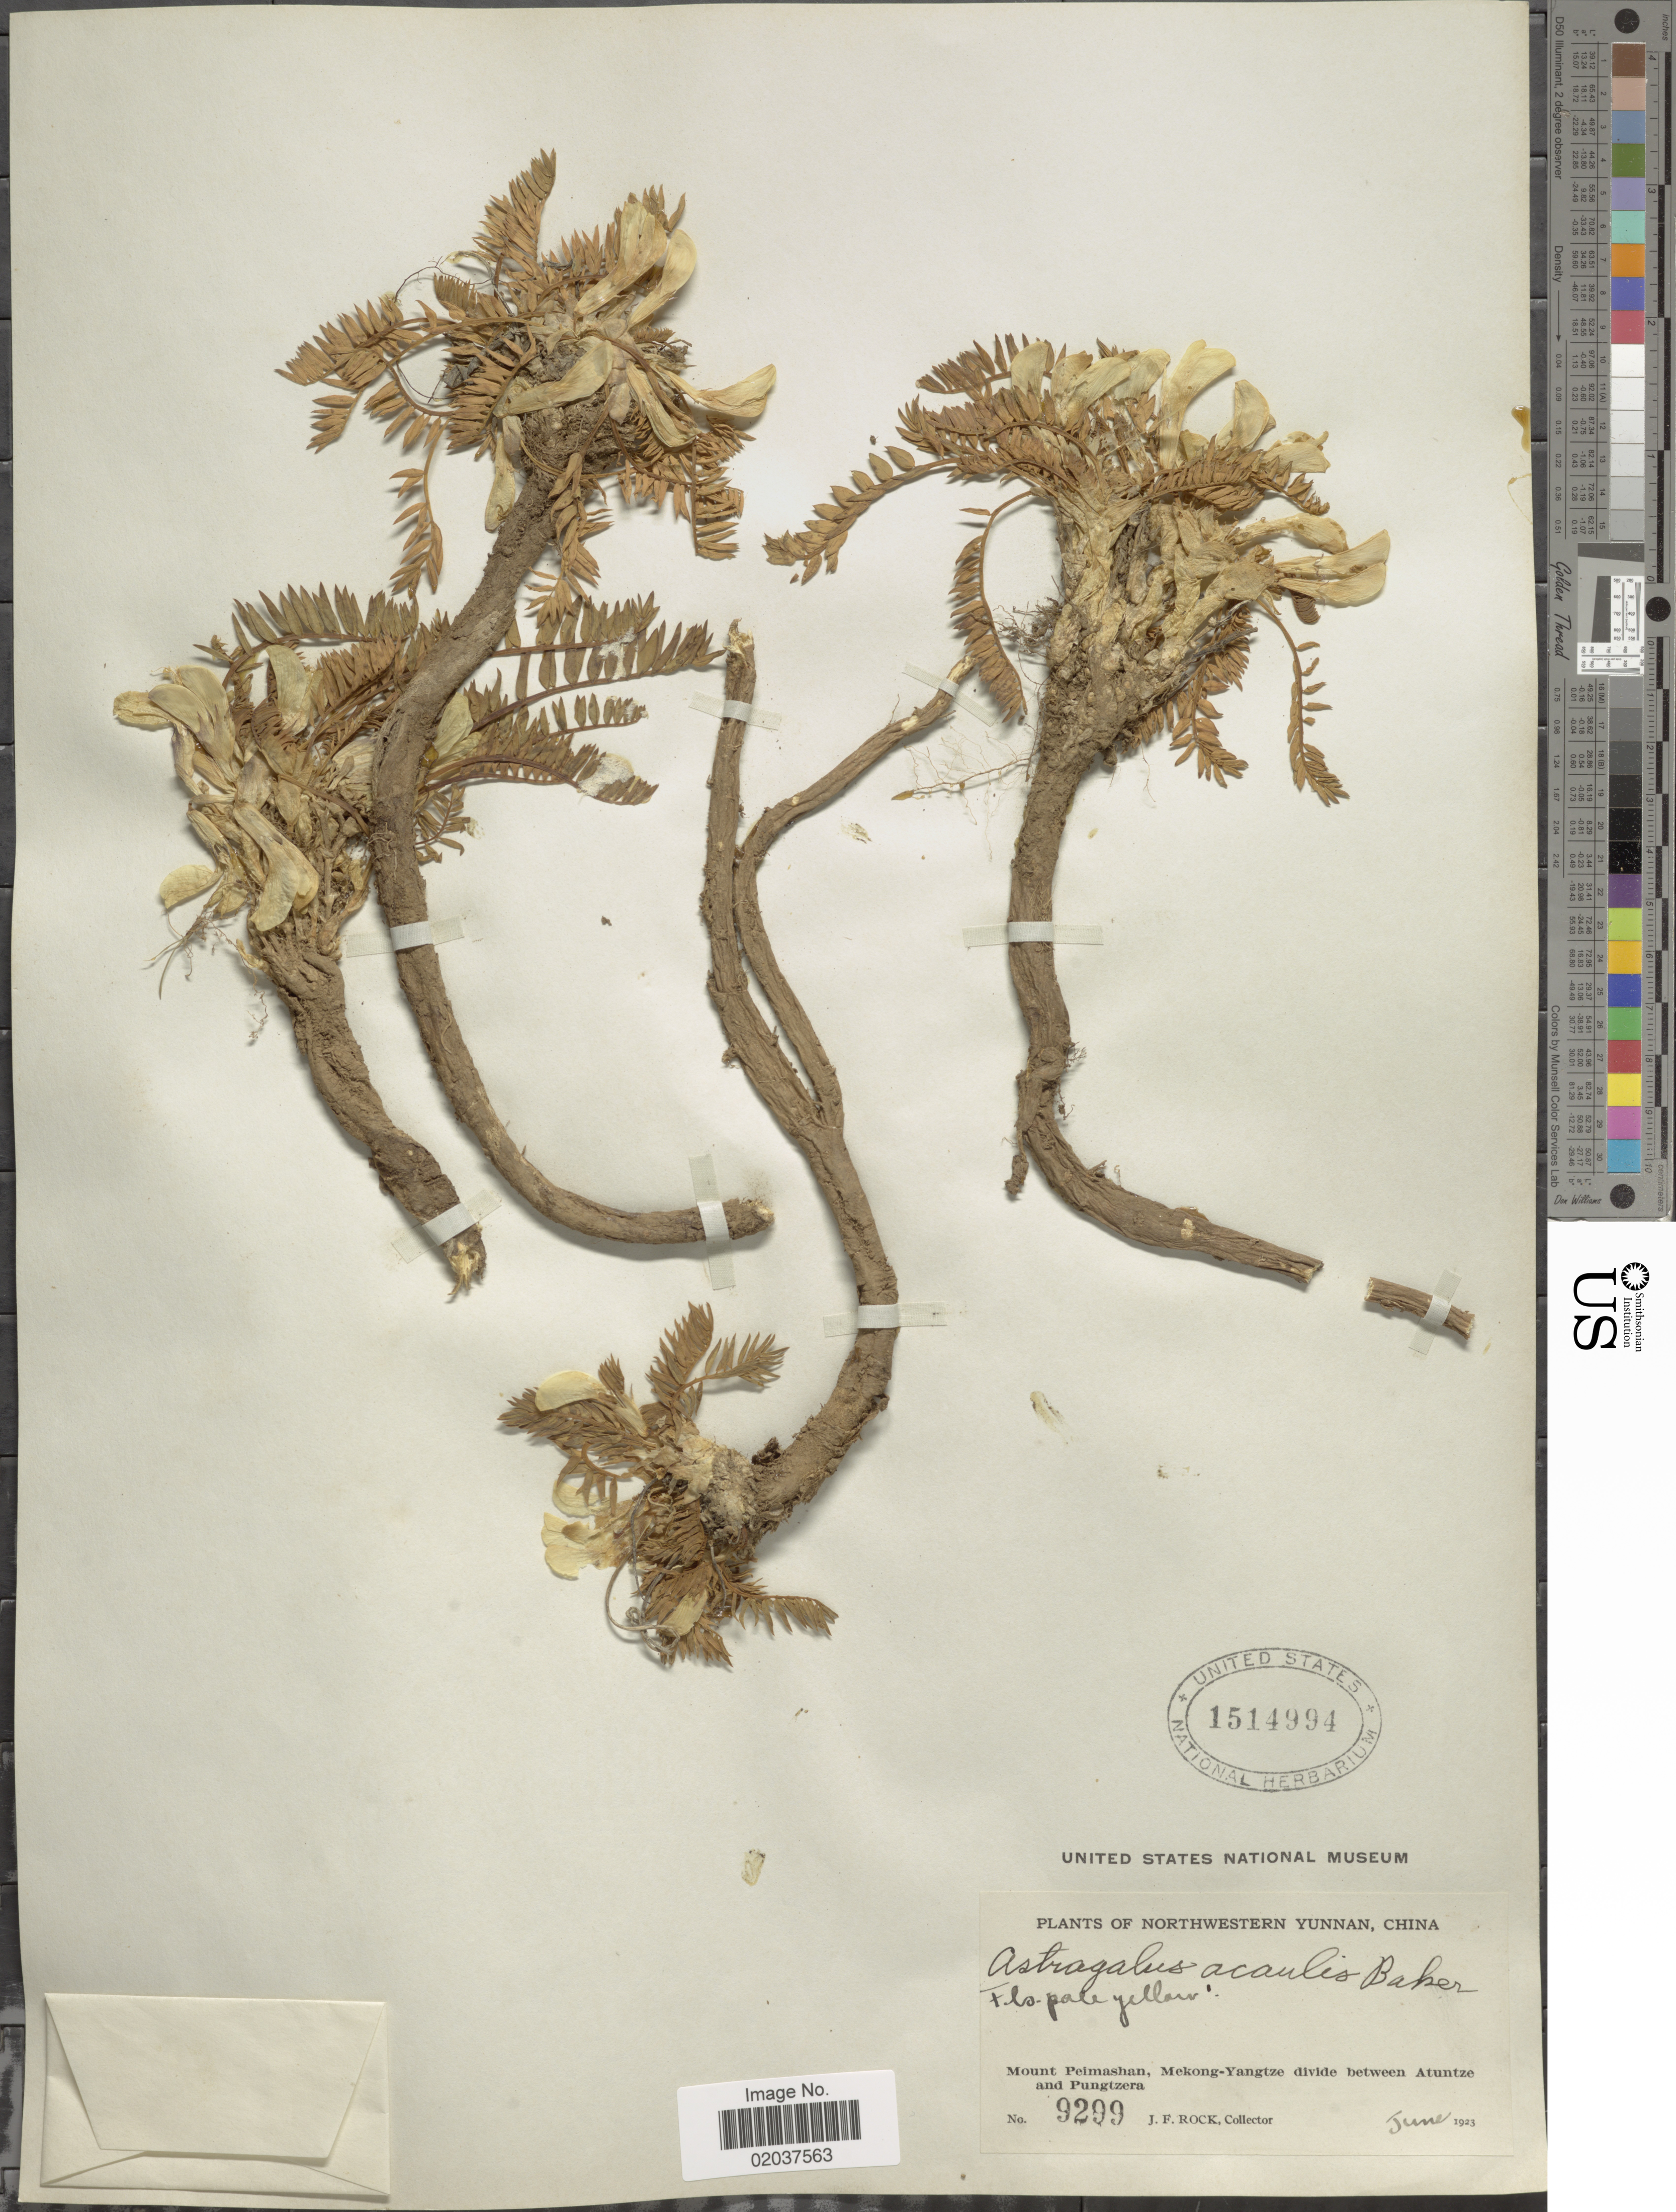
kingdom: Plantae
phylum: Tracheophyta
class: Magnoliopsida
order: Fabales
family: Fabaceae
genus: Astragalus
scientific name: Astragalus acaulis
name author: Baker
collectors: J. Rock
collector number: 9299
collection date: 1923-06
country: China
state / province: Yunnan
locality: Northwestern Yunnan, Mount Peimashan, Mekong-Yangtze divide between Atuntze and Pungtzera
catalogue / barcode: US 1514994